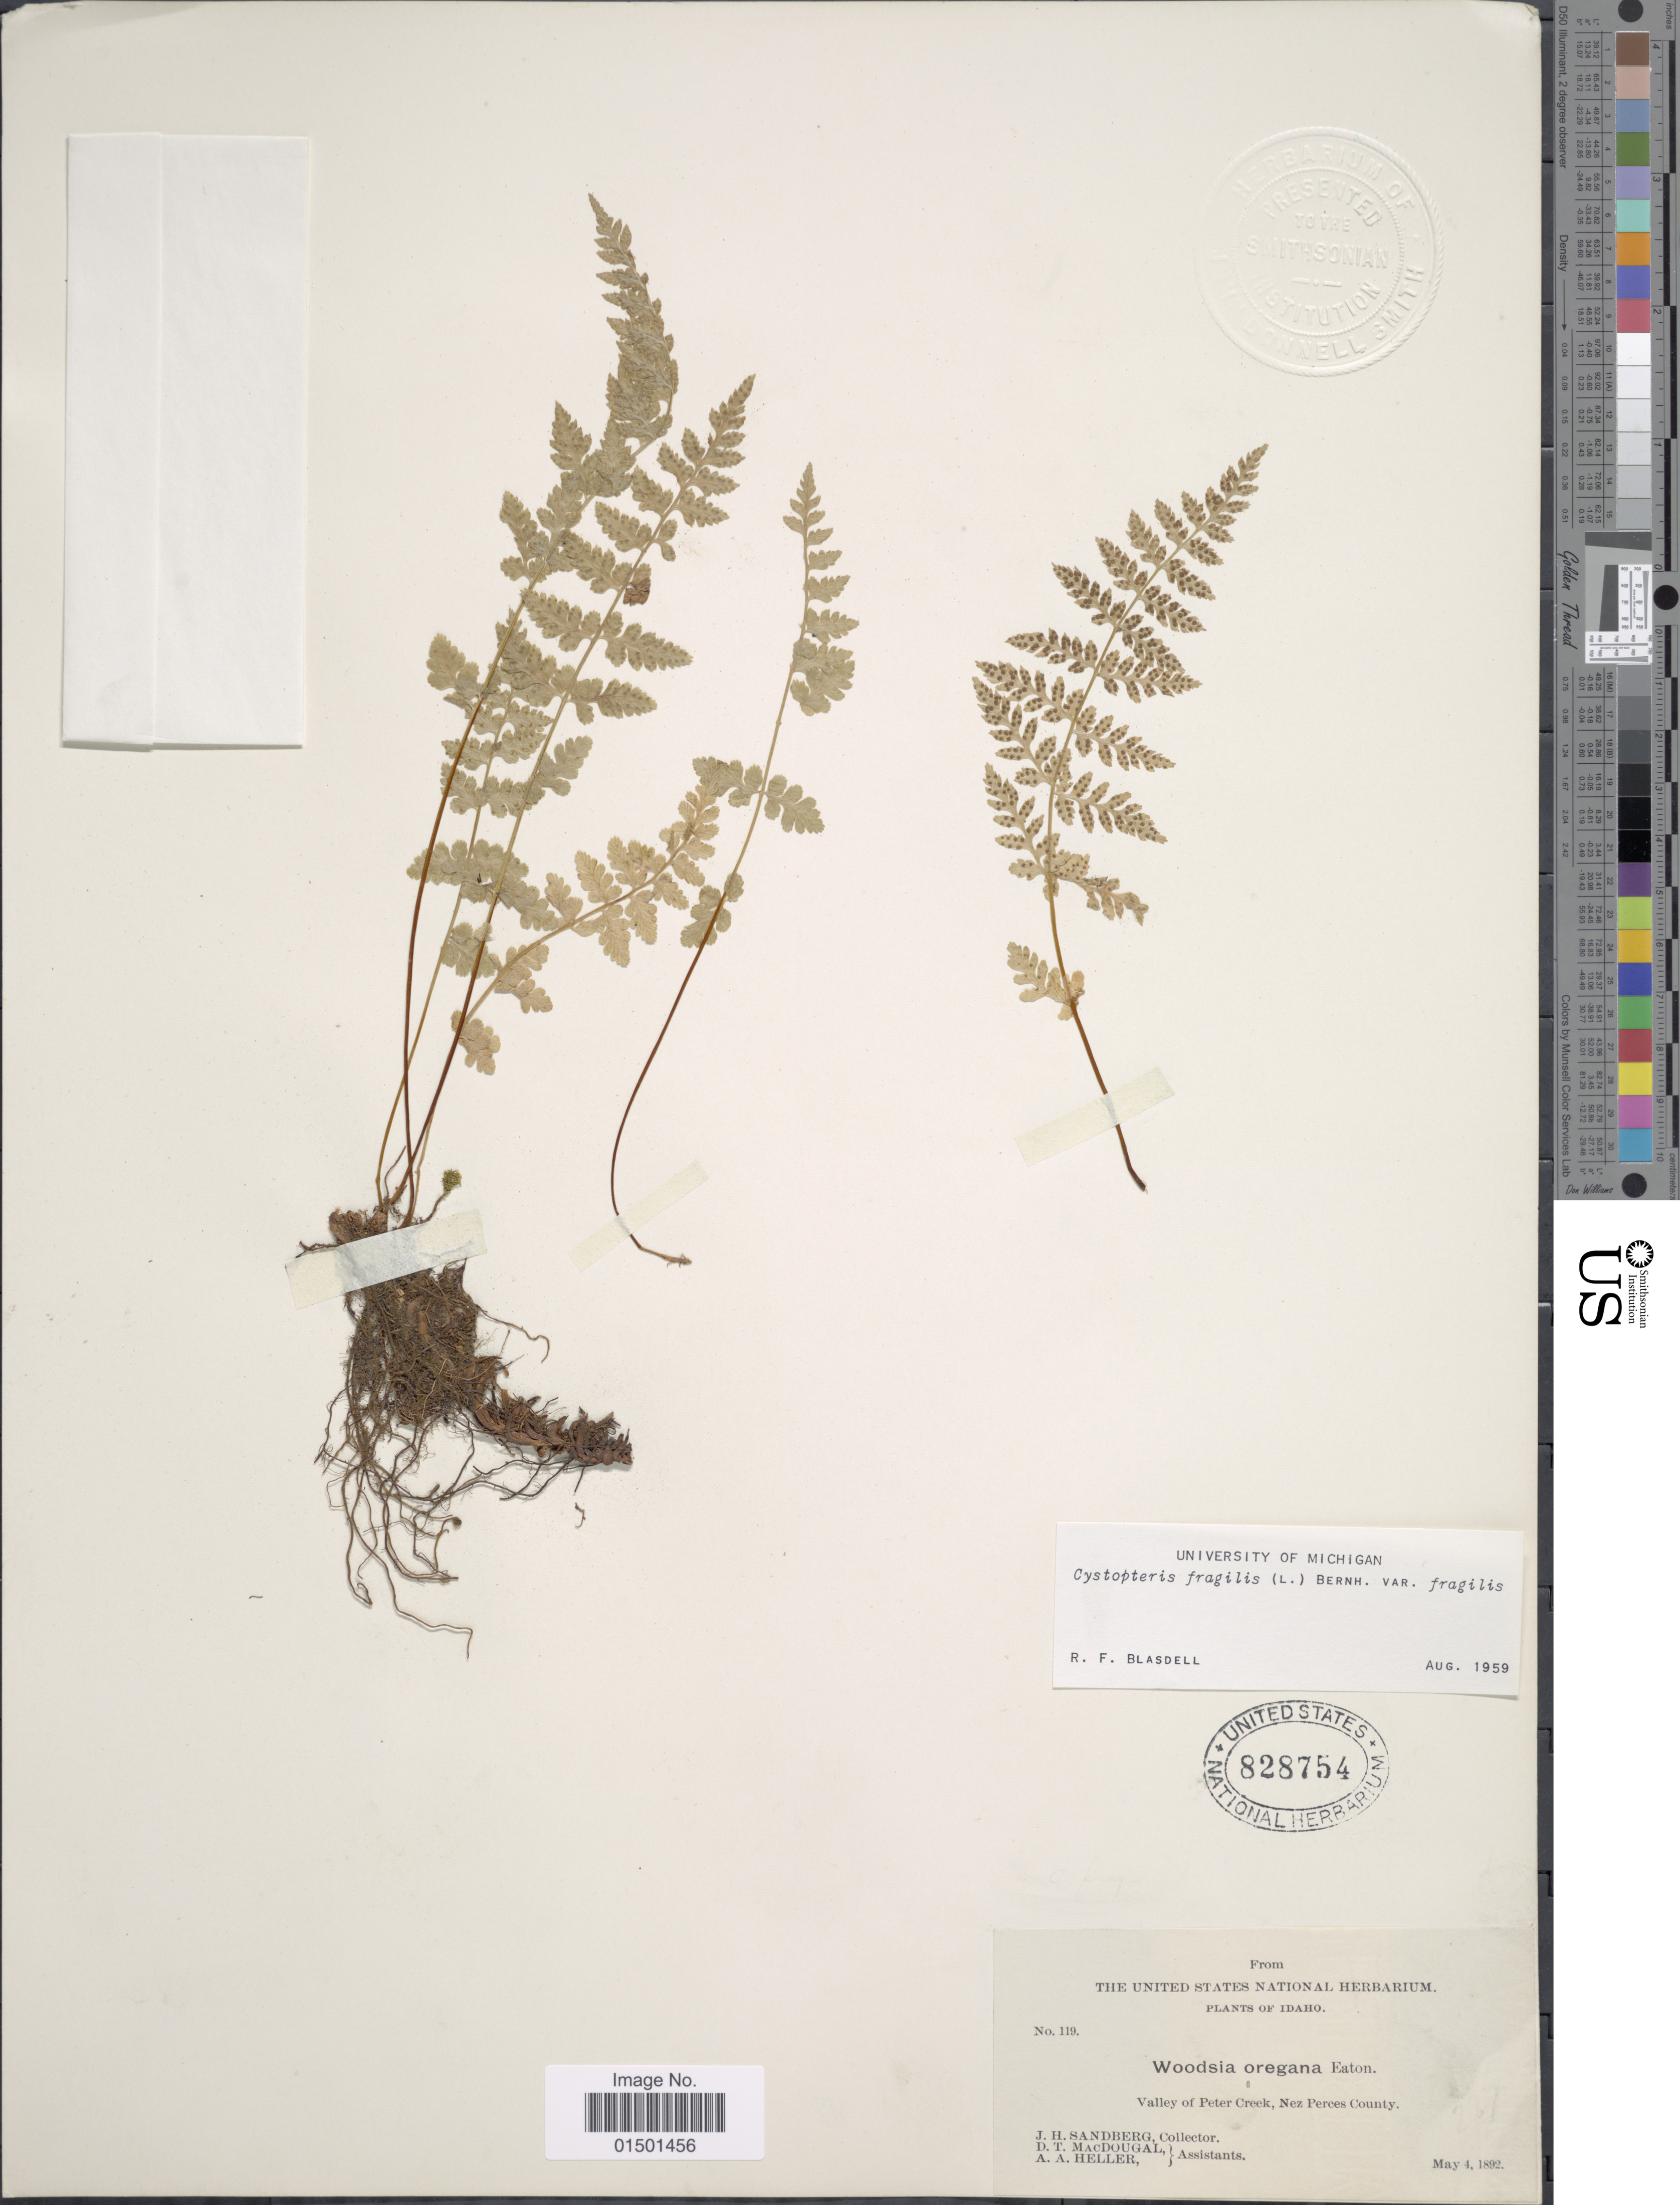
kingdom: Plantae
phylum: Tracheophyta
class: Polypodiopsida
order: Polypodiales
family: Cystopteridaceae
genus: Cystopteris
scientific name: Cystopteris fragilis var. fragilis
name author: (L.) Bernh.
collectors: J. H. Sandberg, D. T. MacDougal & A. A. Heller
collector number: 119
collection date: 1892-05-04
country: United States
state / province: Idaho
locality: Valley of Peter Creek, Nez Perces County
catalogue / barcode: US 828754